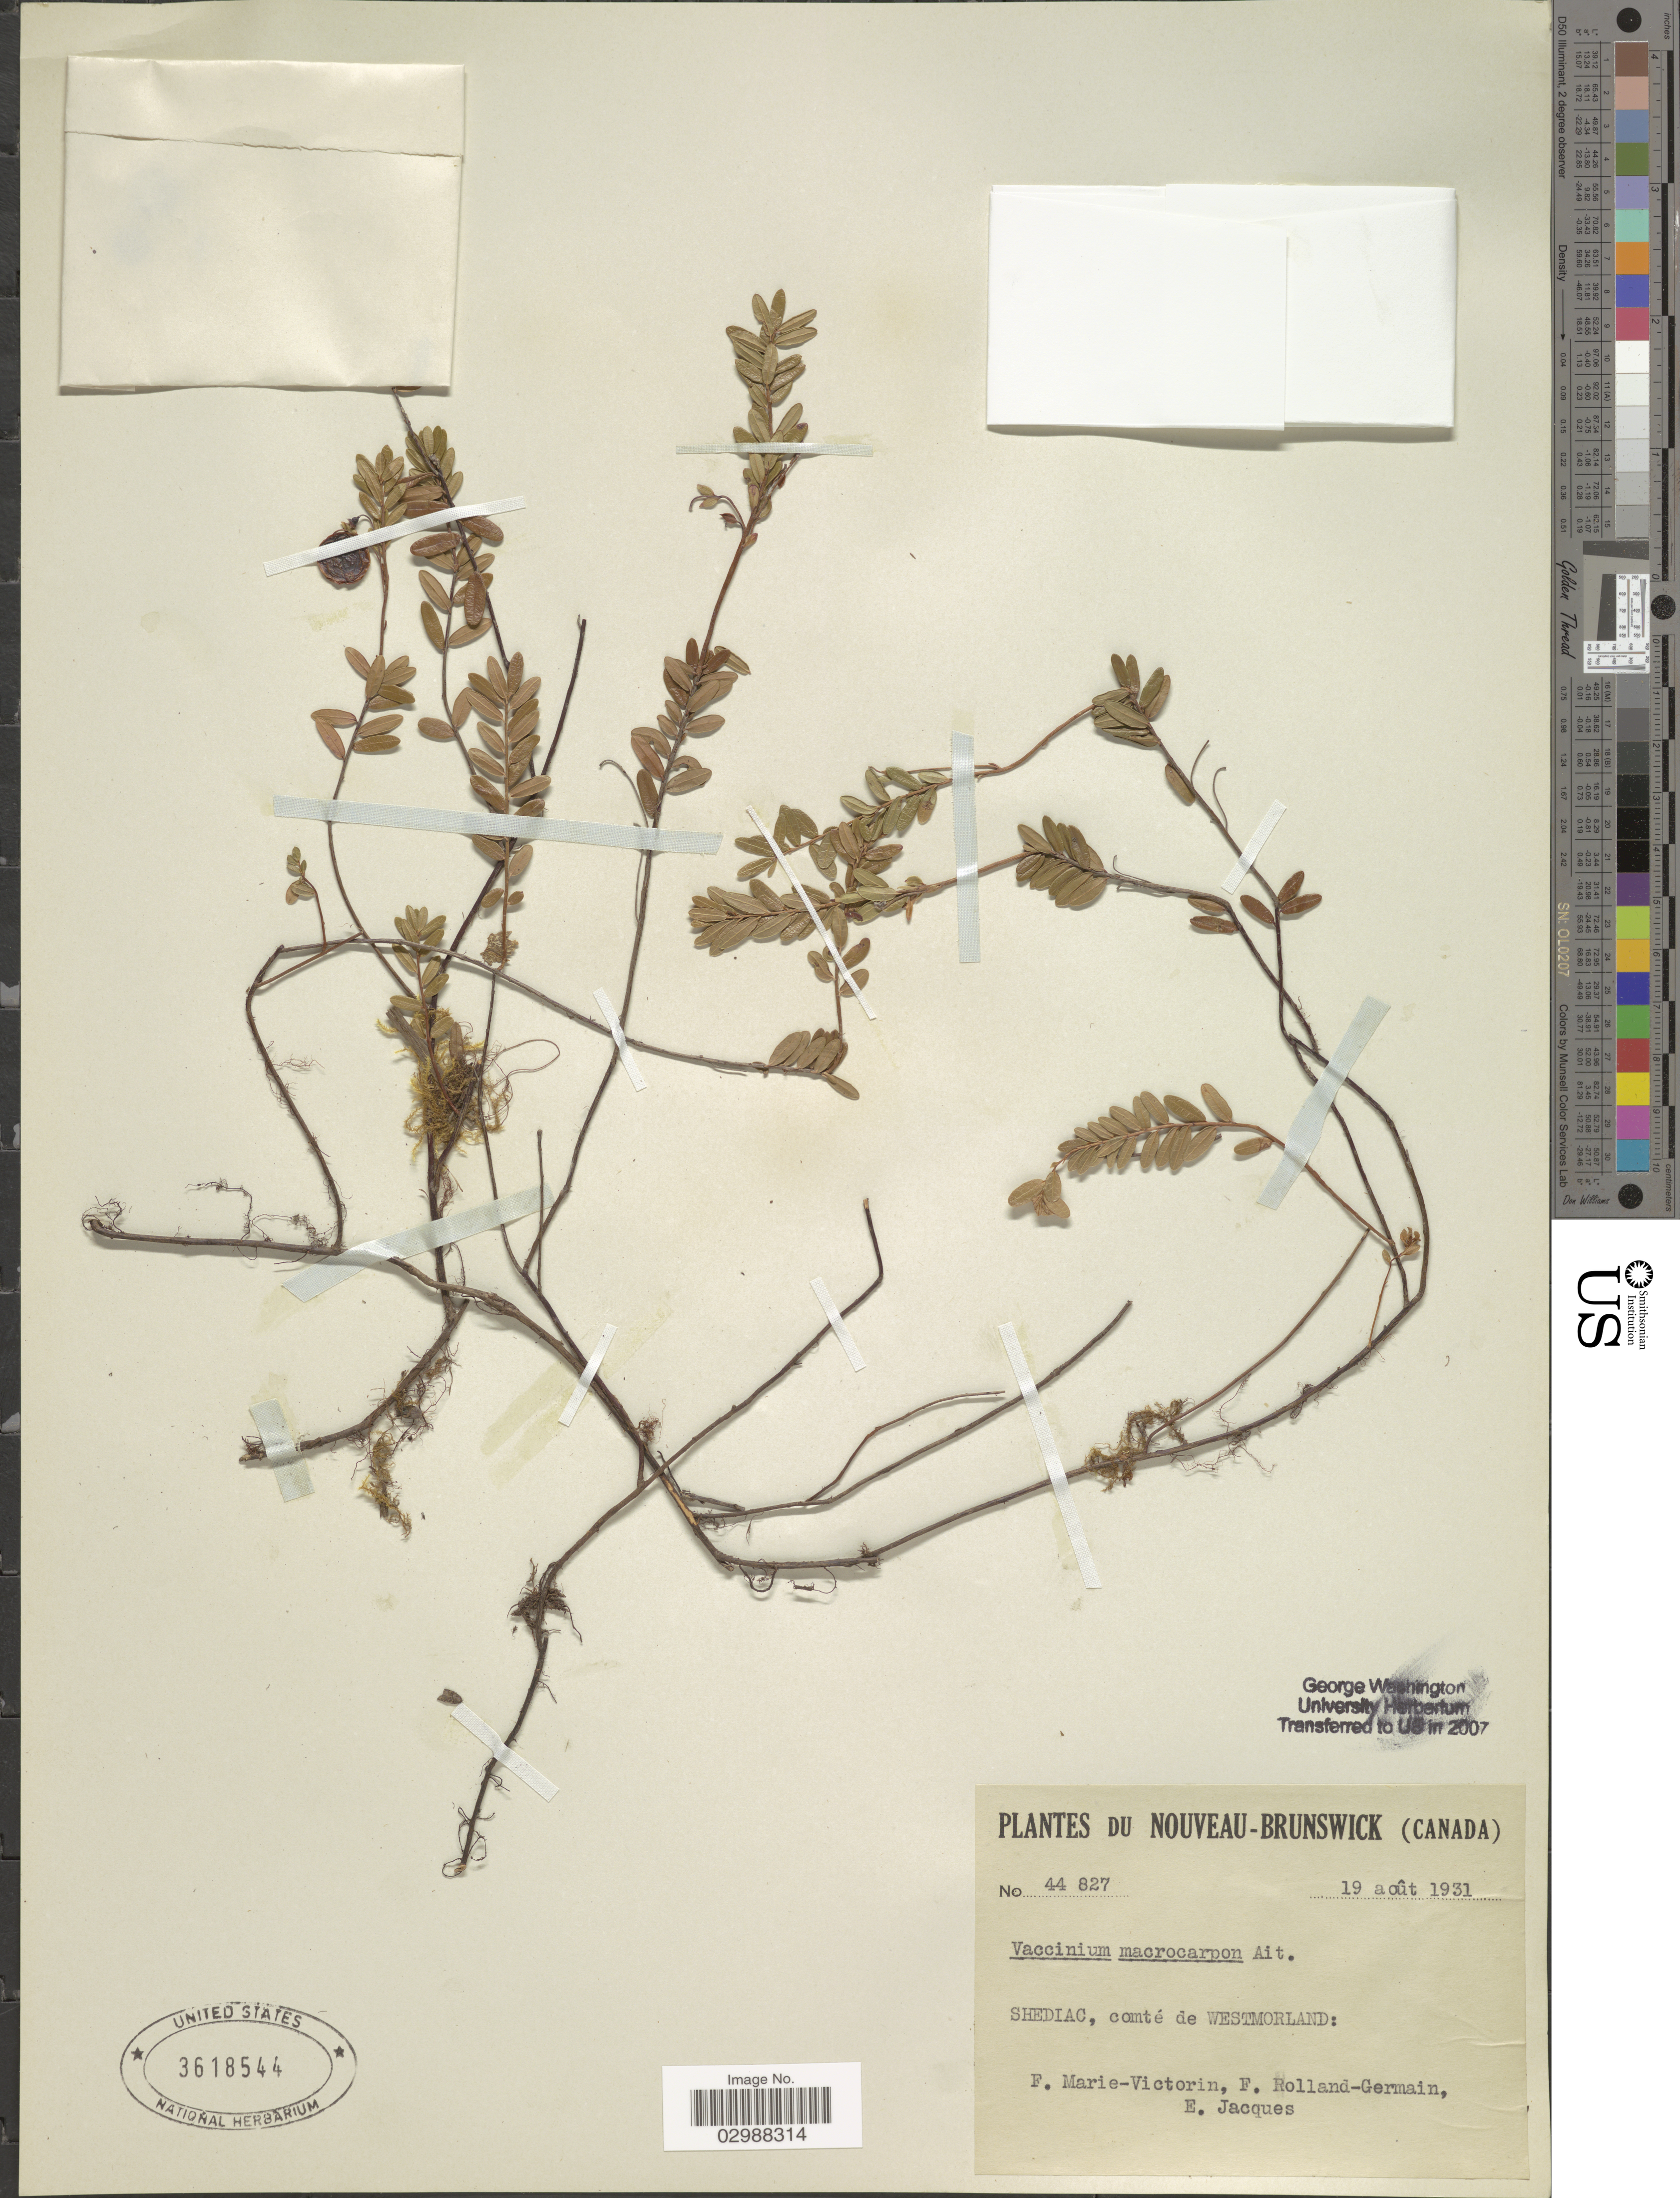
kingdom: Plantae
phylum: Tracheophyta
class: Magnoliopsida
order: Ericales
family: Ericaceae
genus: Vaccinium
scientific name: Vaccinium macrocarpon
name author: Aiton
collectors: F. Marie-Victorin, Rolland-Germain & E. Jacques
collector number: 44827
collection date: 1931-08-19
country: Canada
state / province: New Brunswick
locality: Shediac, comté de Westmorland.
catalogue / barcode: US 3618544